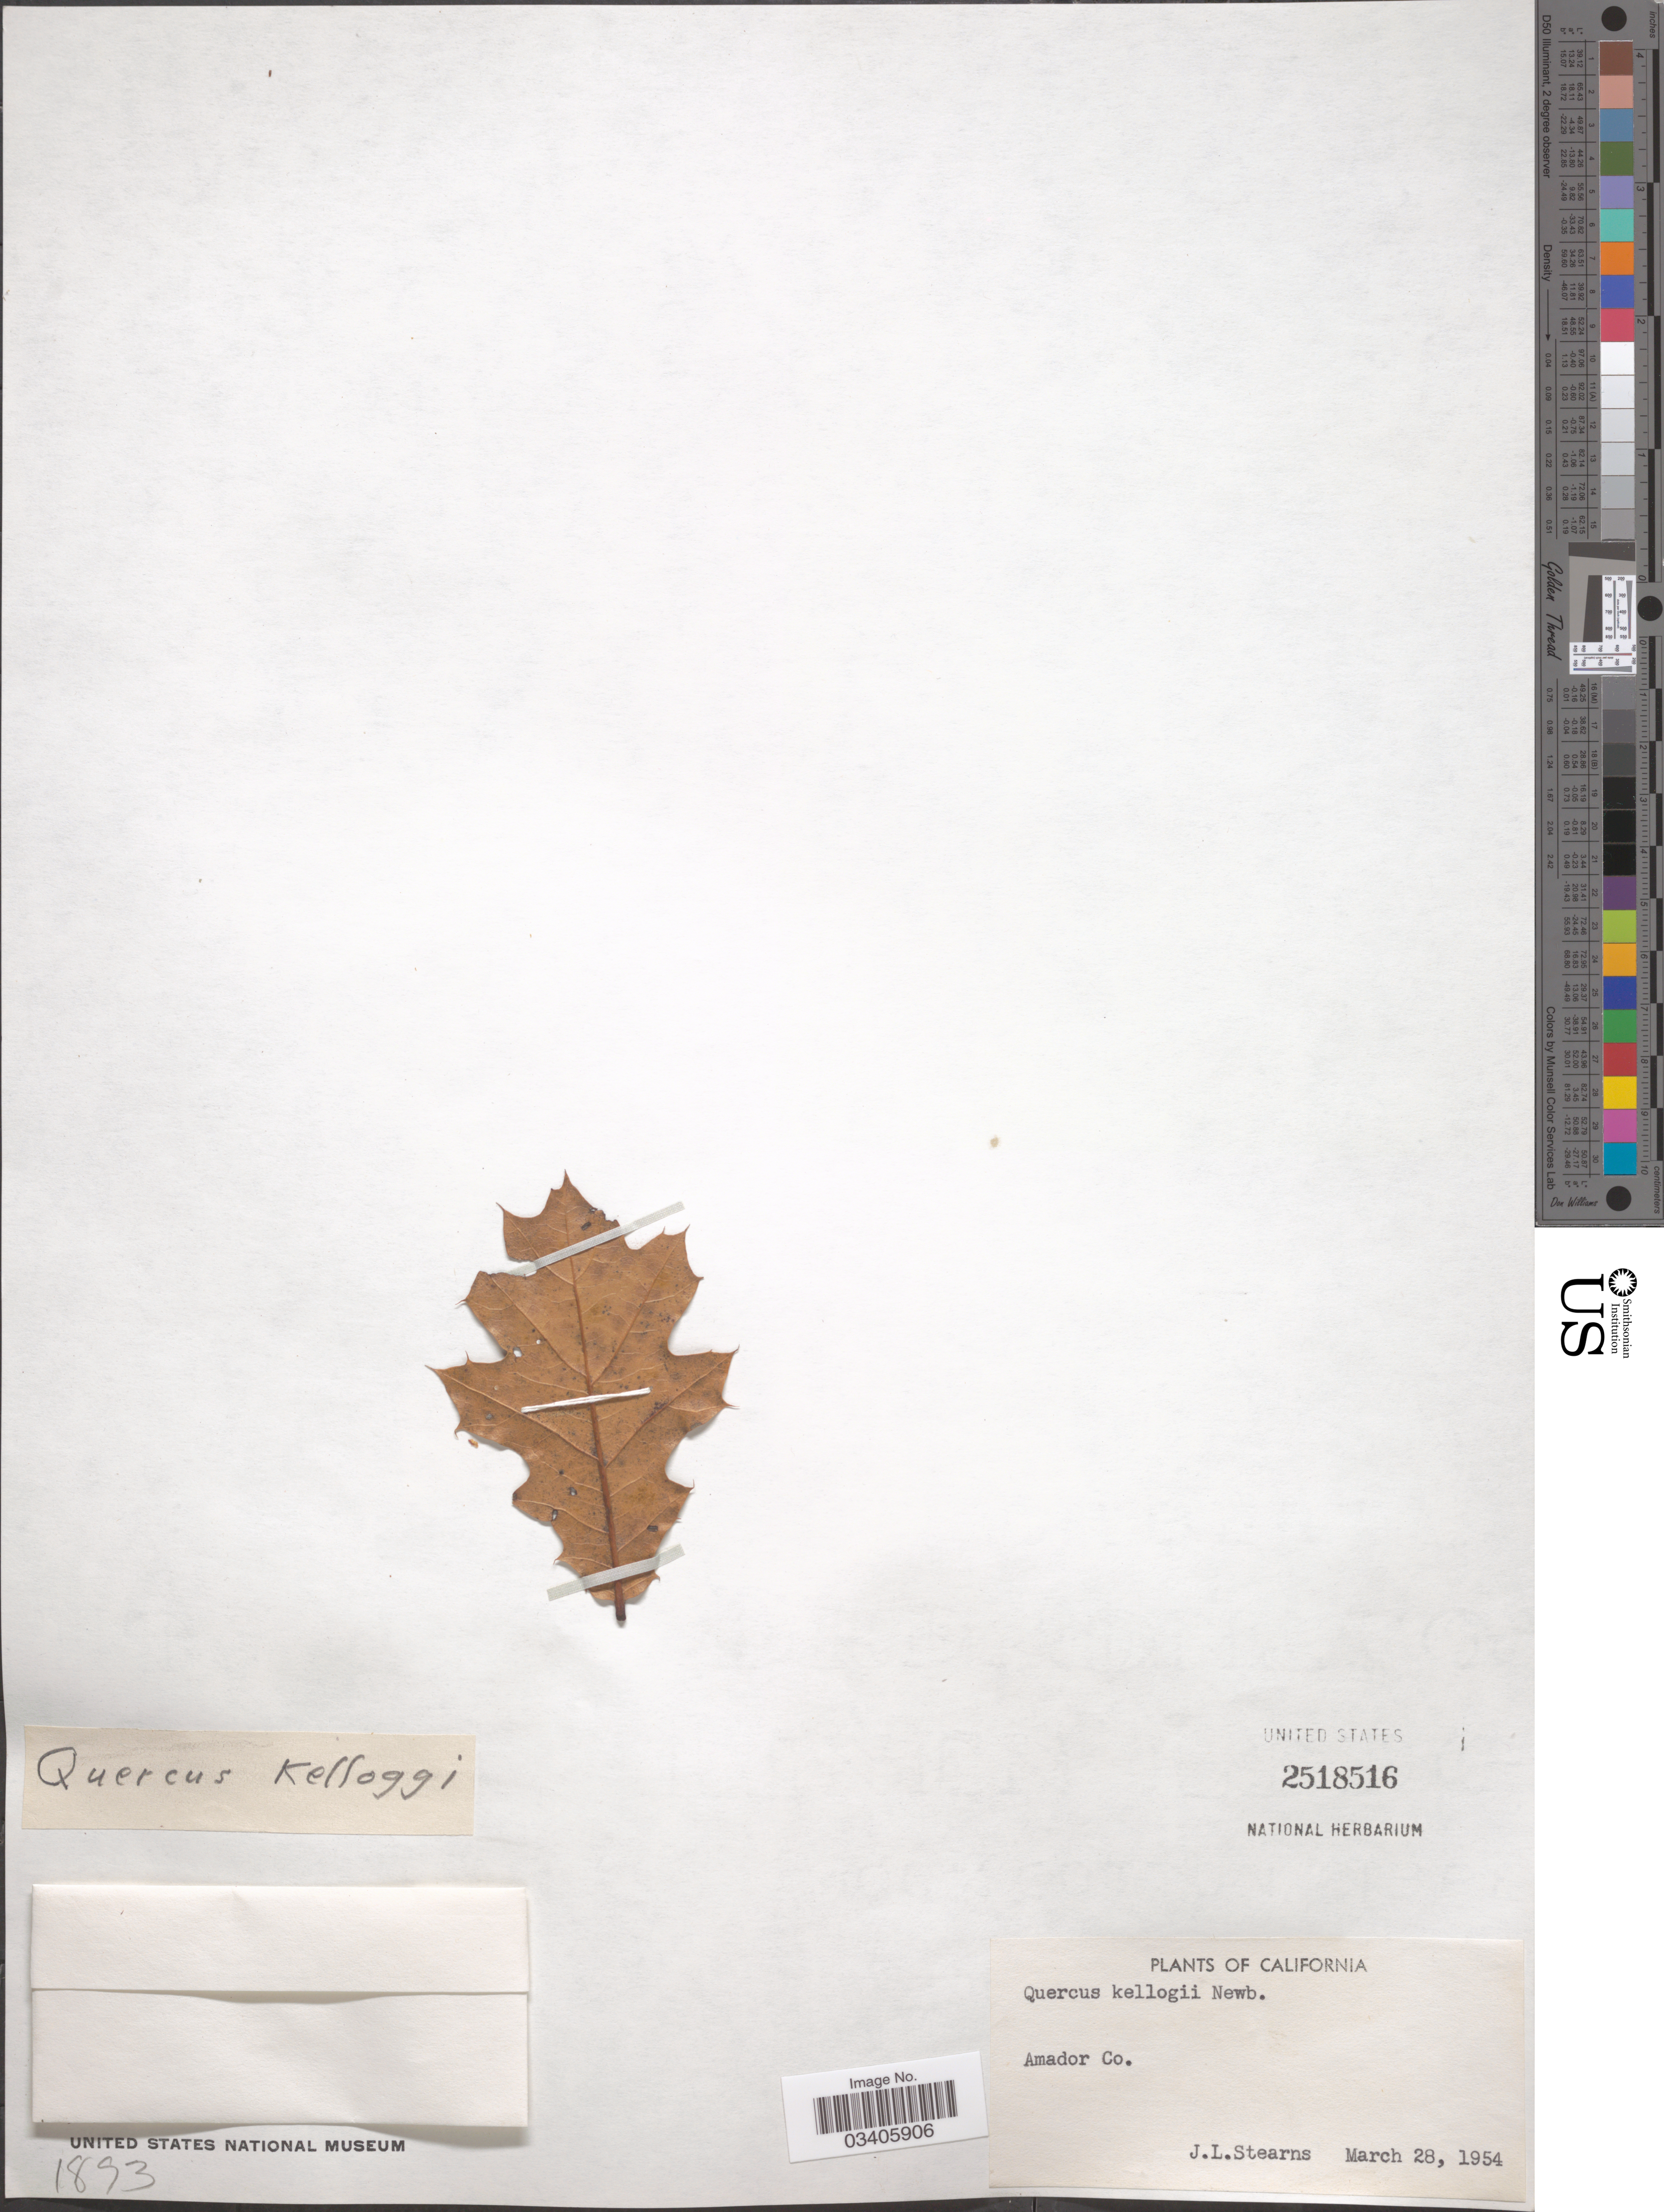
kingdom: Plantae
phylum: Tracheophyta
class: Magnoliopsida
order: Fagales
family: Fagaceae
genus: Quercus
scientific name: Quercus kelloggii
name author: Newb.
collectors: J. Stearns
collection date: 1954-03-28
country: United States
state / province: California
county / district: Amador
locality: Amador Co.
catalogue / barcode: US 2518516